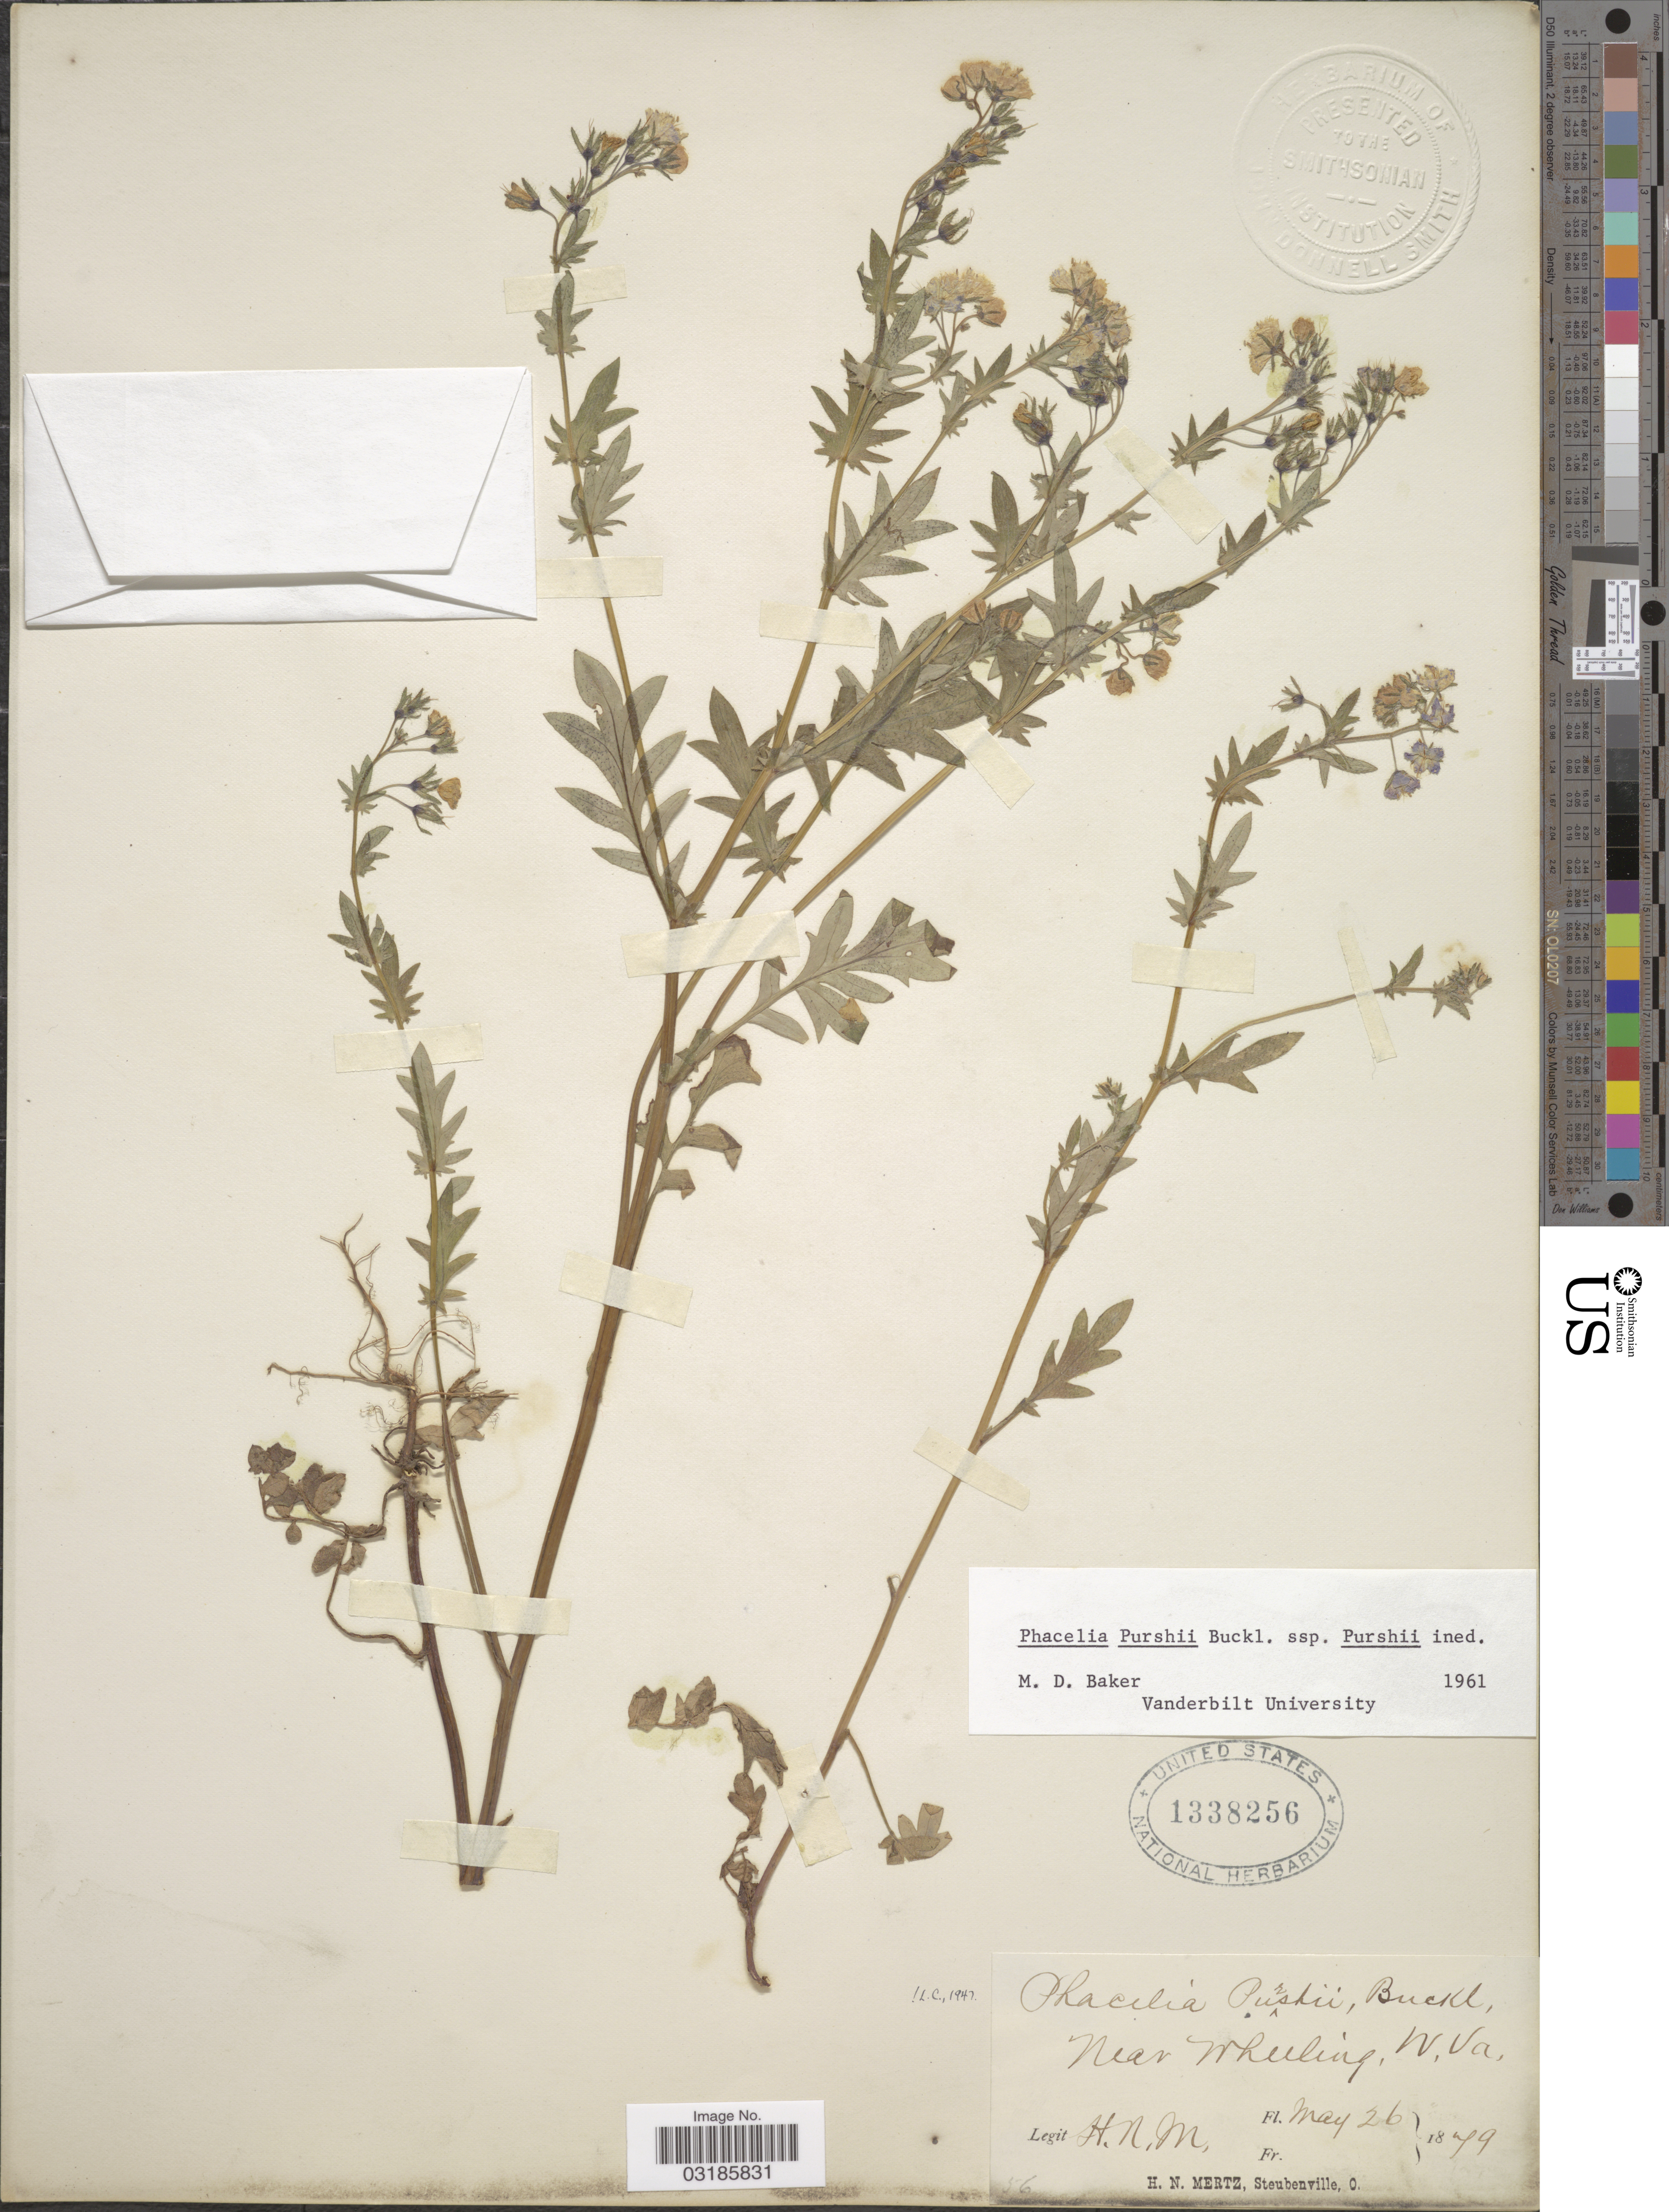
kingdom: Plantae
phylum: Tracheophyta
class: Magnoliopsida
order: Boraginales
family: Hydrophyllaceae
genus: Phacelia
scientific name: Phacelia purshii subsp. purshii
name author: Buckley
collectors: H. Mertz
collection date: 1849-05-26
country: United States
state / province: West Virginia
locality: Near Wheeling.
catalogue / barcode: US 1338256